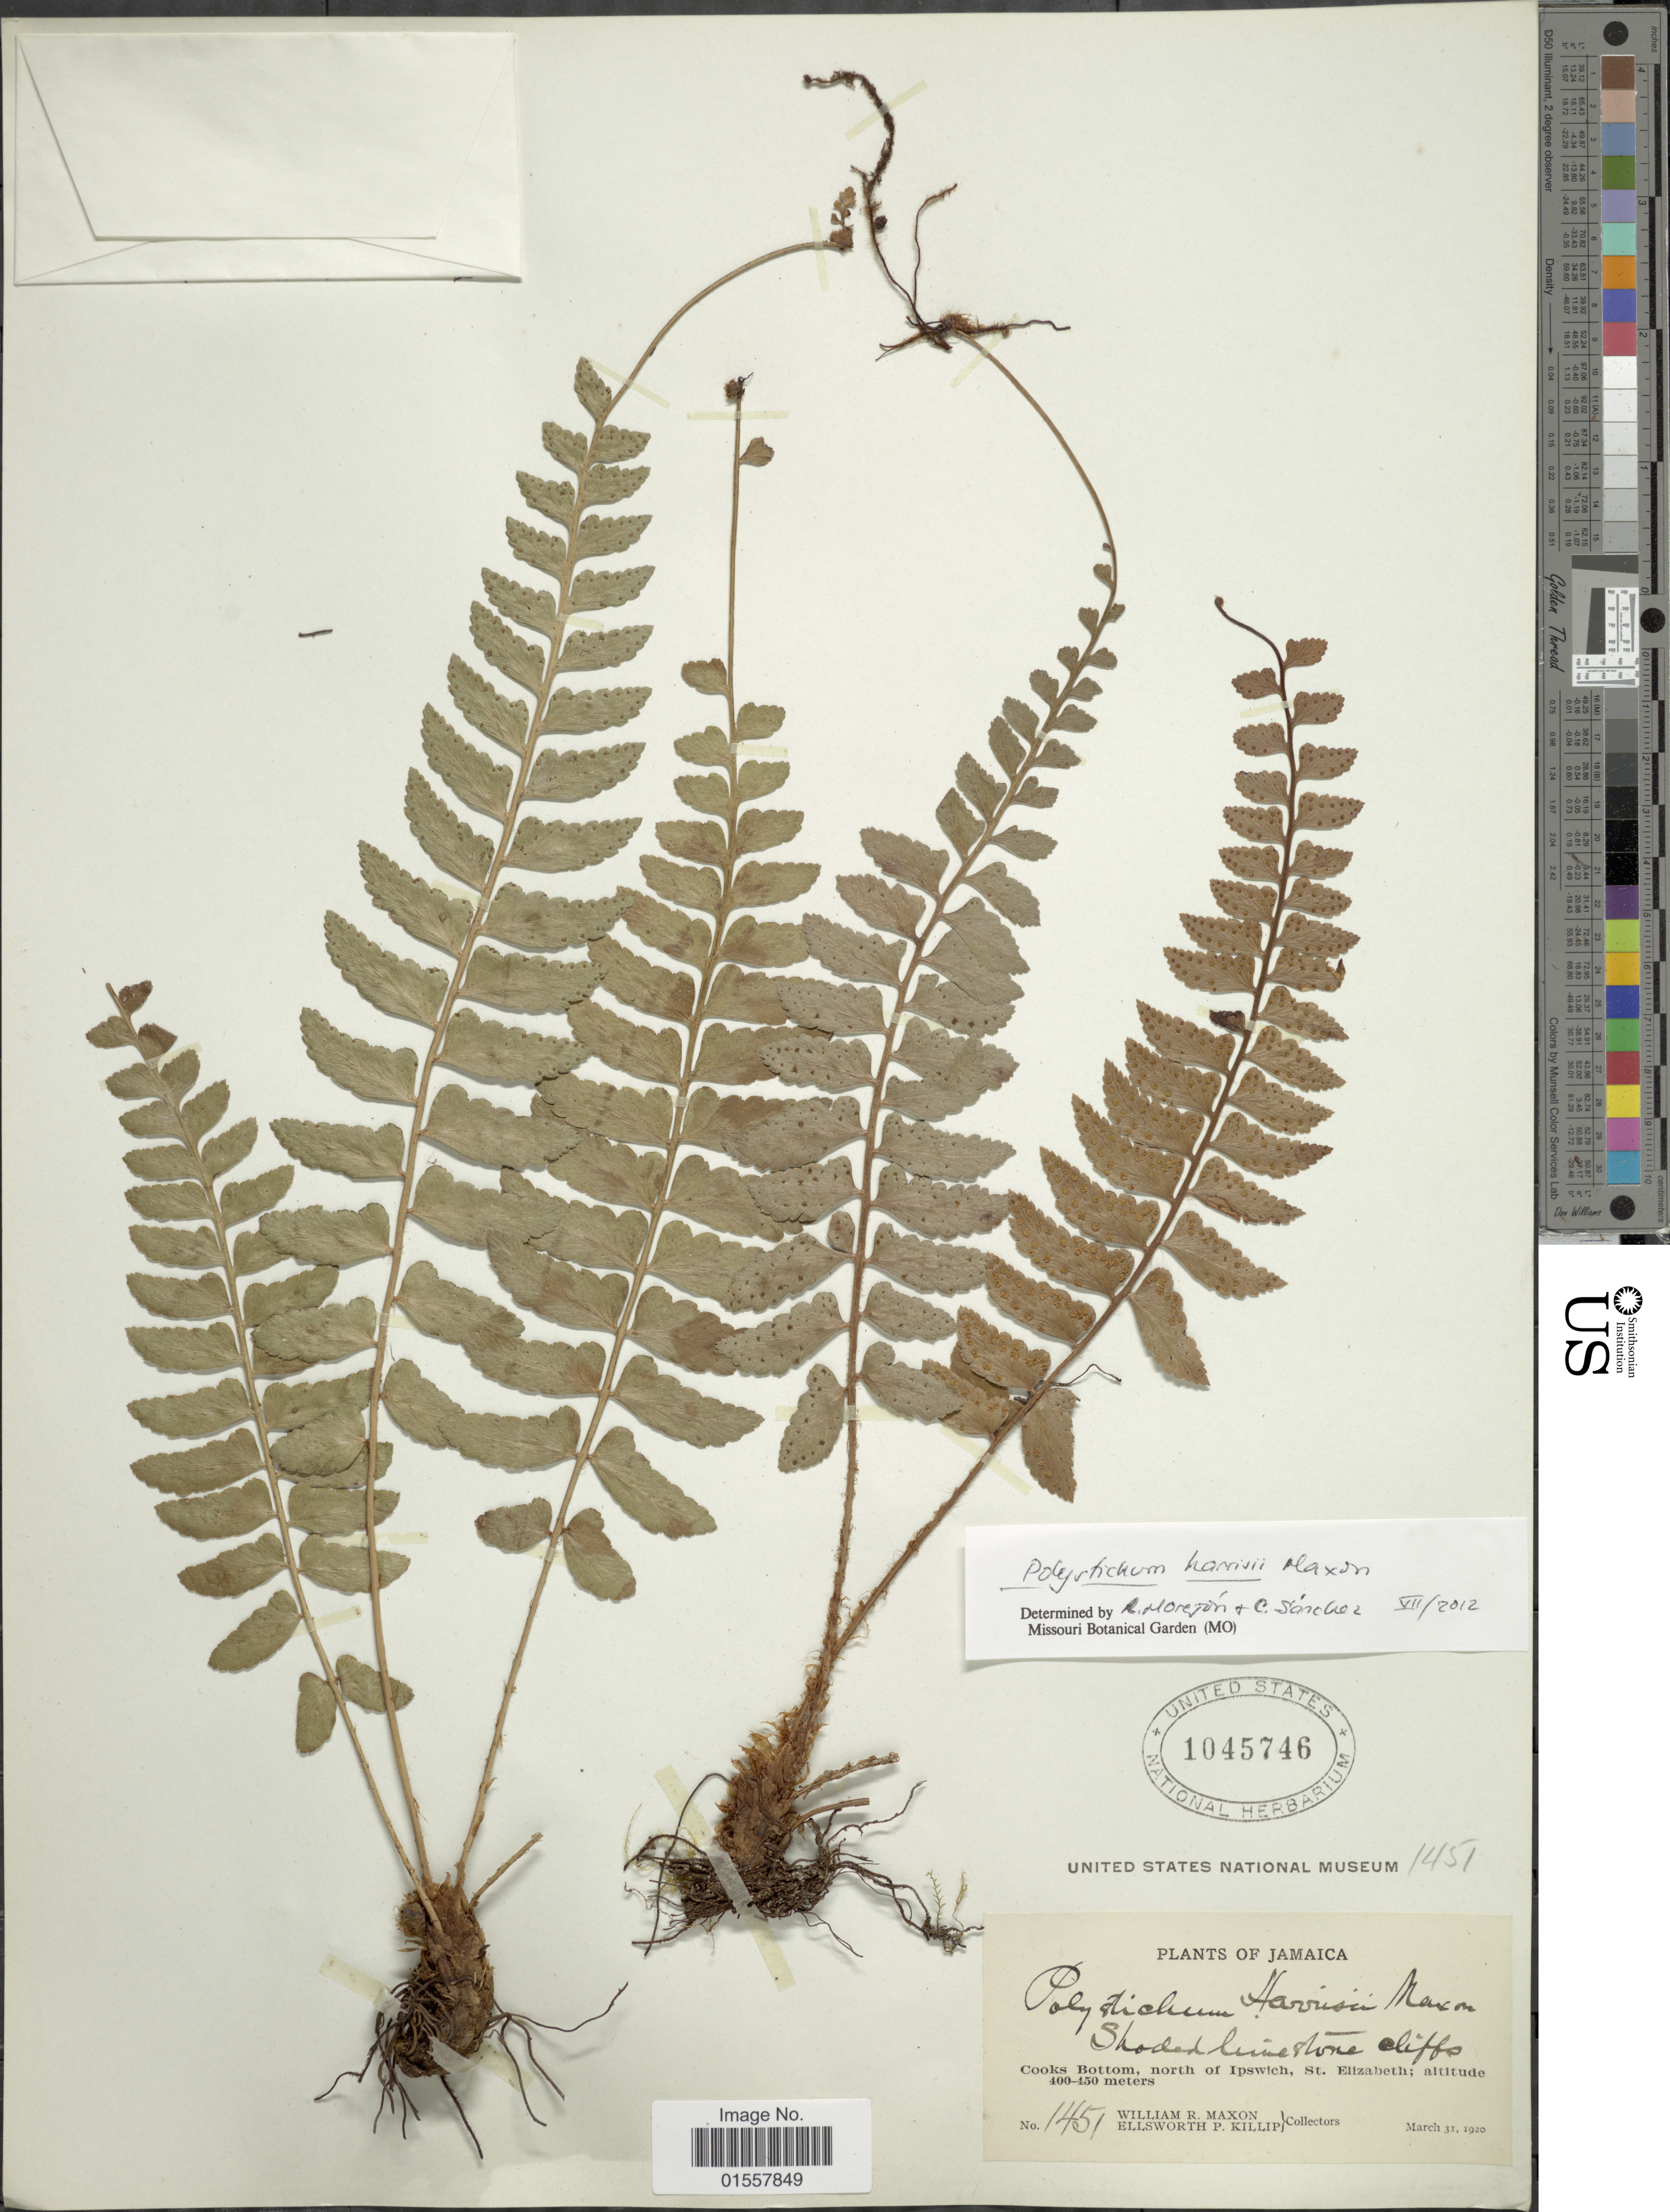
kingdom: Plantae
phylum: Tracheophyta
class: Polypodiopsida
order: Polypodiales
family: Dryopteridaceae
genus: Polystichum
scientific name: Polystichum harrisii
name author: Maxon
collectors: W. R. Maxon & E. P. Killip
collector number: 1451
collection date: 1920-03-31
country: Jamaica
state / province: Saint Elizabeth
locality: Cooks Bottom, north of Ipswich, St. Elizabeth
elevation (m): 400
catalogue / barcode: US 1045746